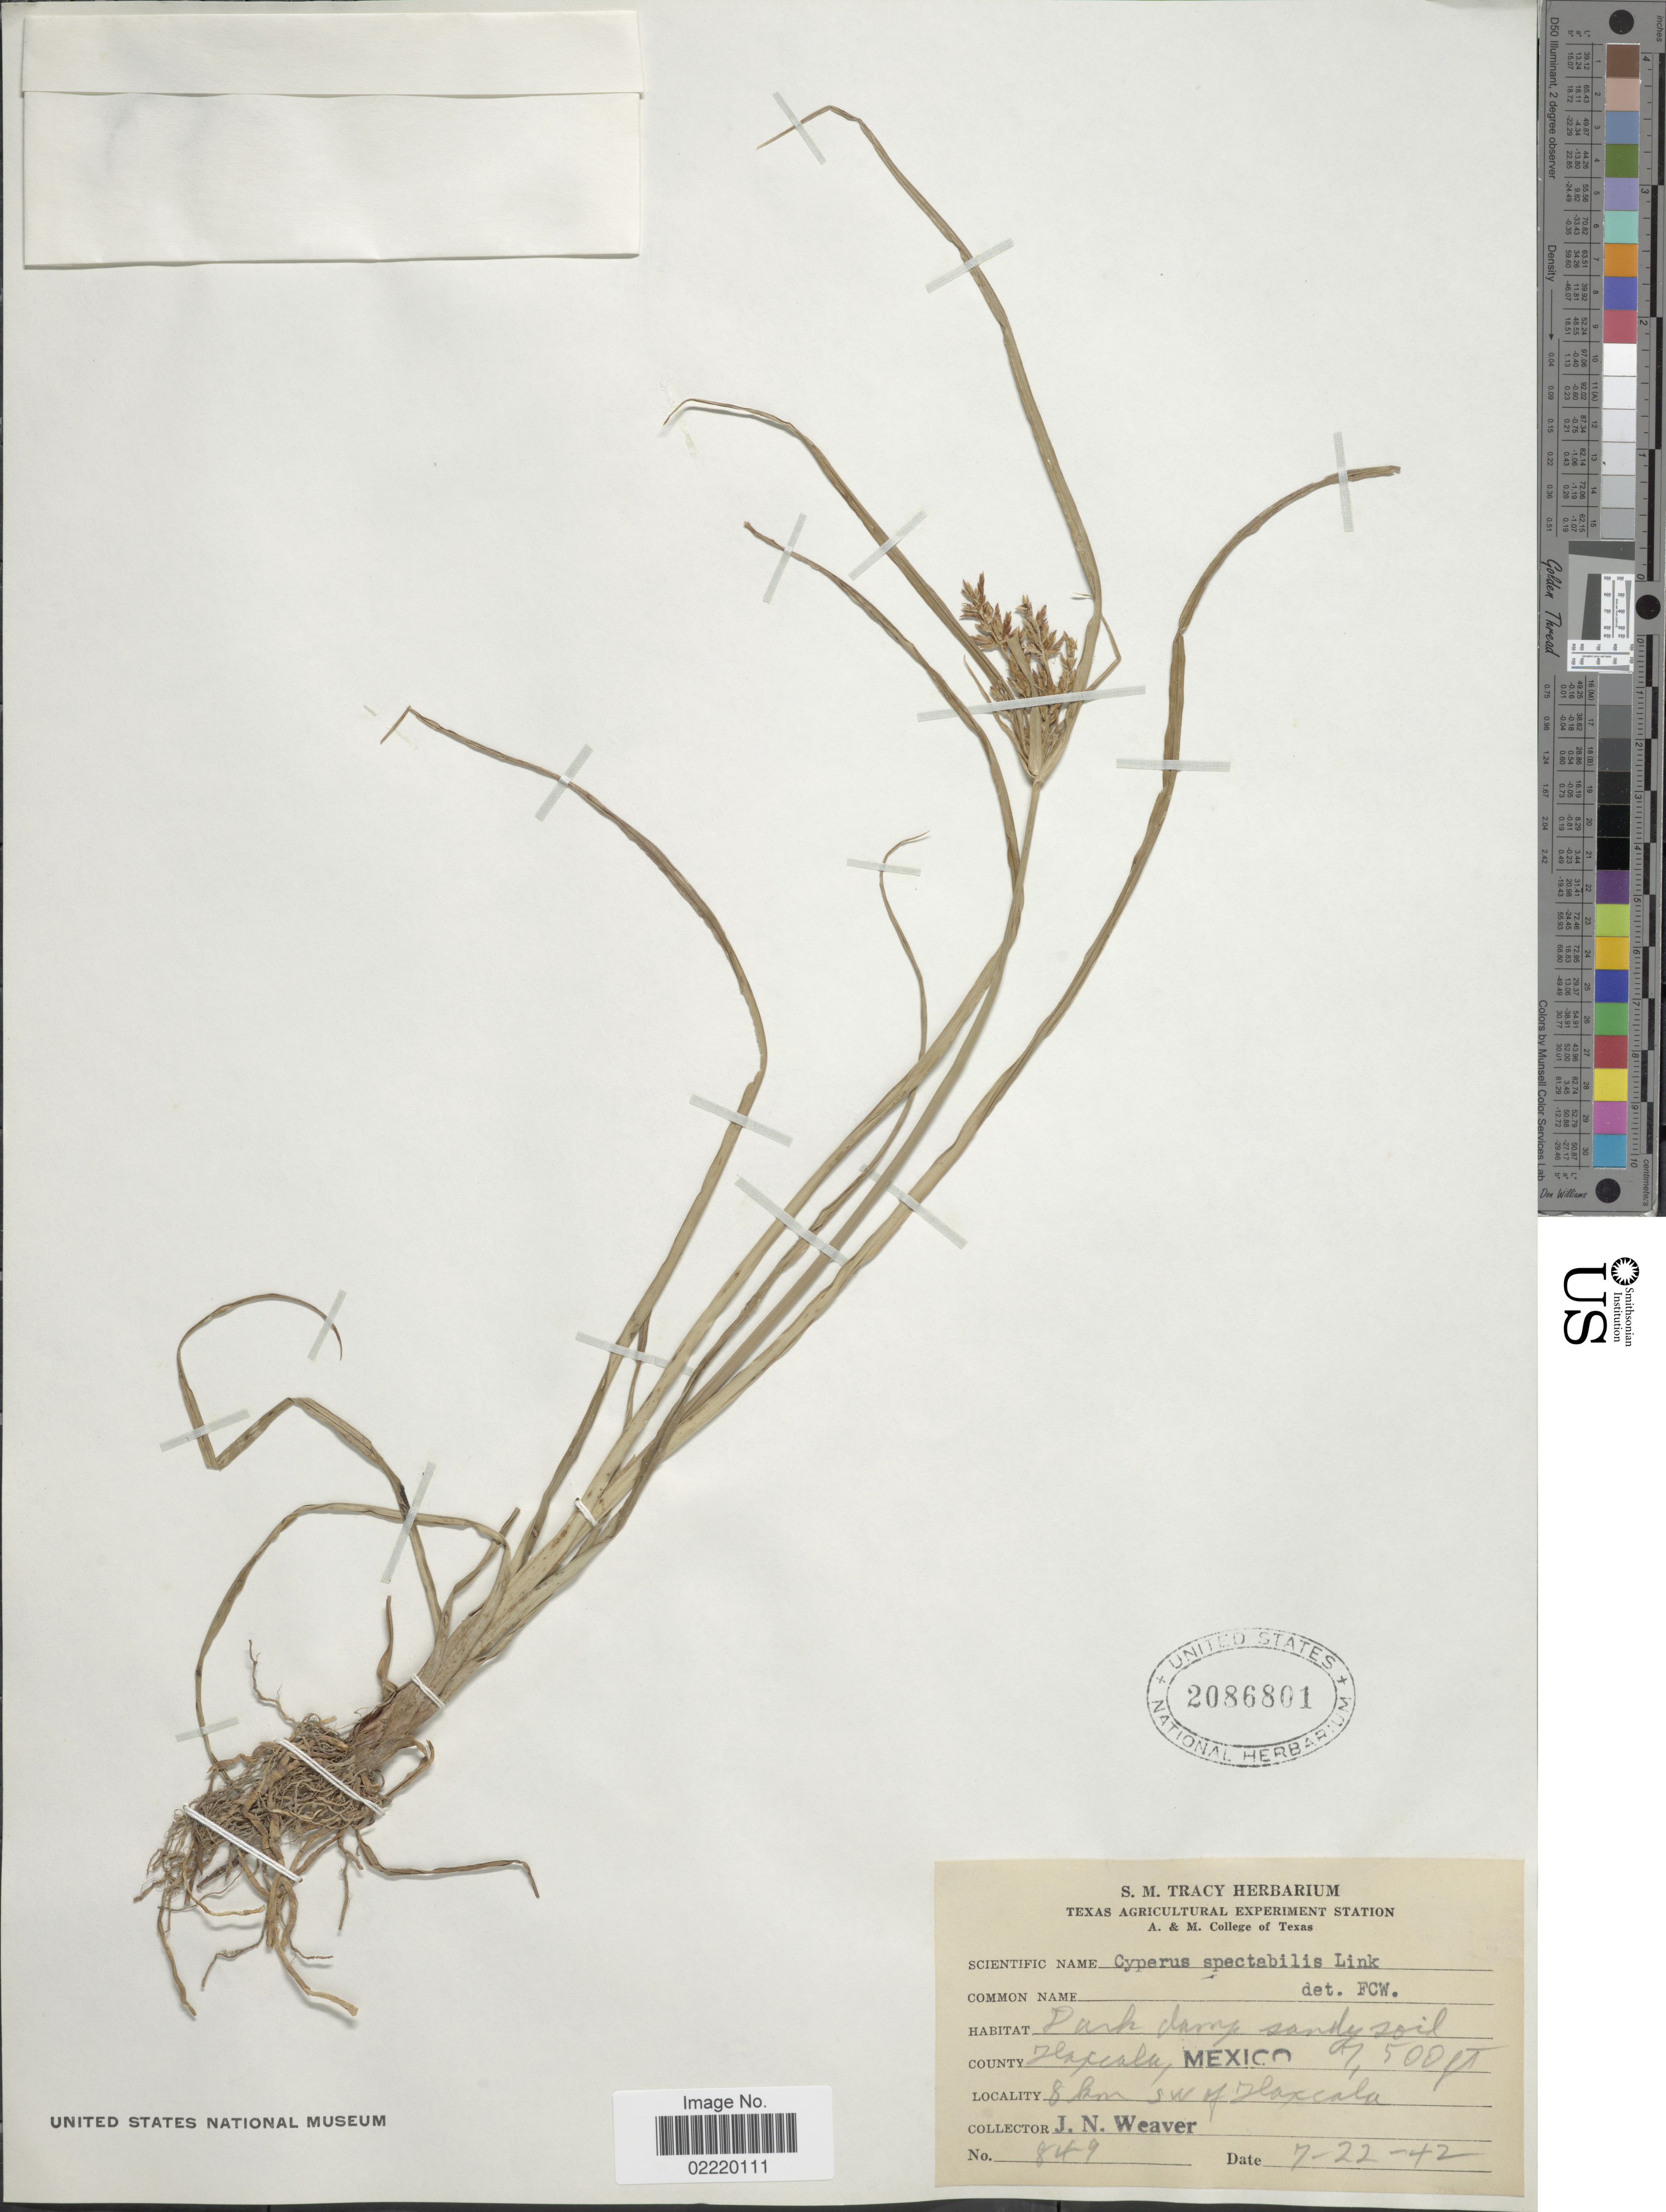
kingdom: Plantae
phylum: Tracheophyta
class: Liliopsida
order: Poales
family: Cyperaceae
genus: Cyperus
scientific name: Cyperus spectabilis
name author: Link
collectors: J. N. Weaver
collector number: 849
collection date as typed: Transcribed d/m/y: 22/7/42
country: Mexico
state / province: Tlaxcala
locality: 8 km SW of Tlaxcala.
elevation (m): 2286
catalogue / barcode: US 2086801